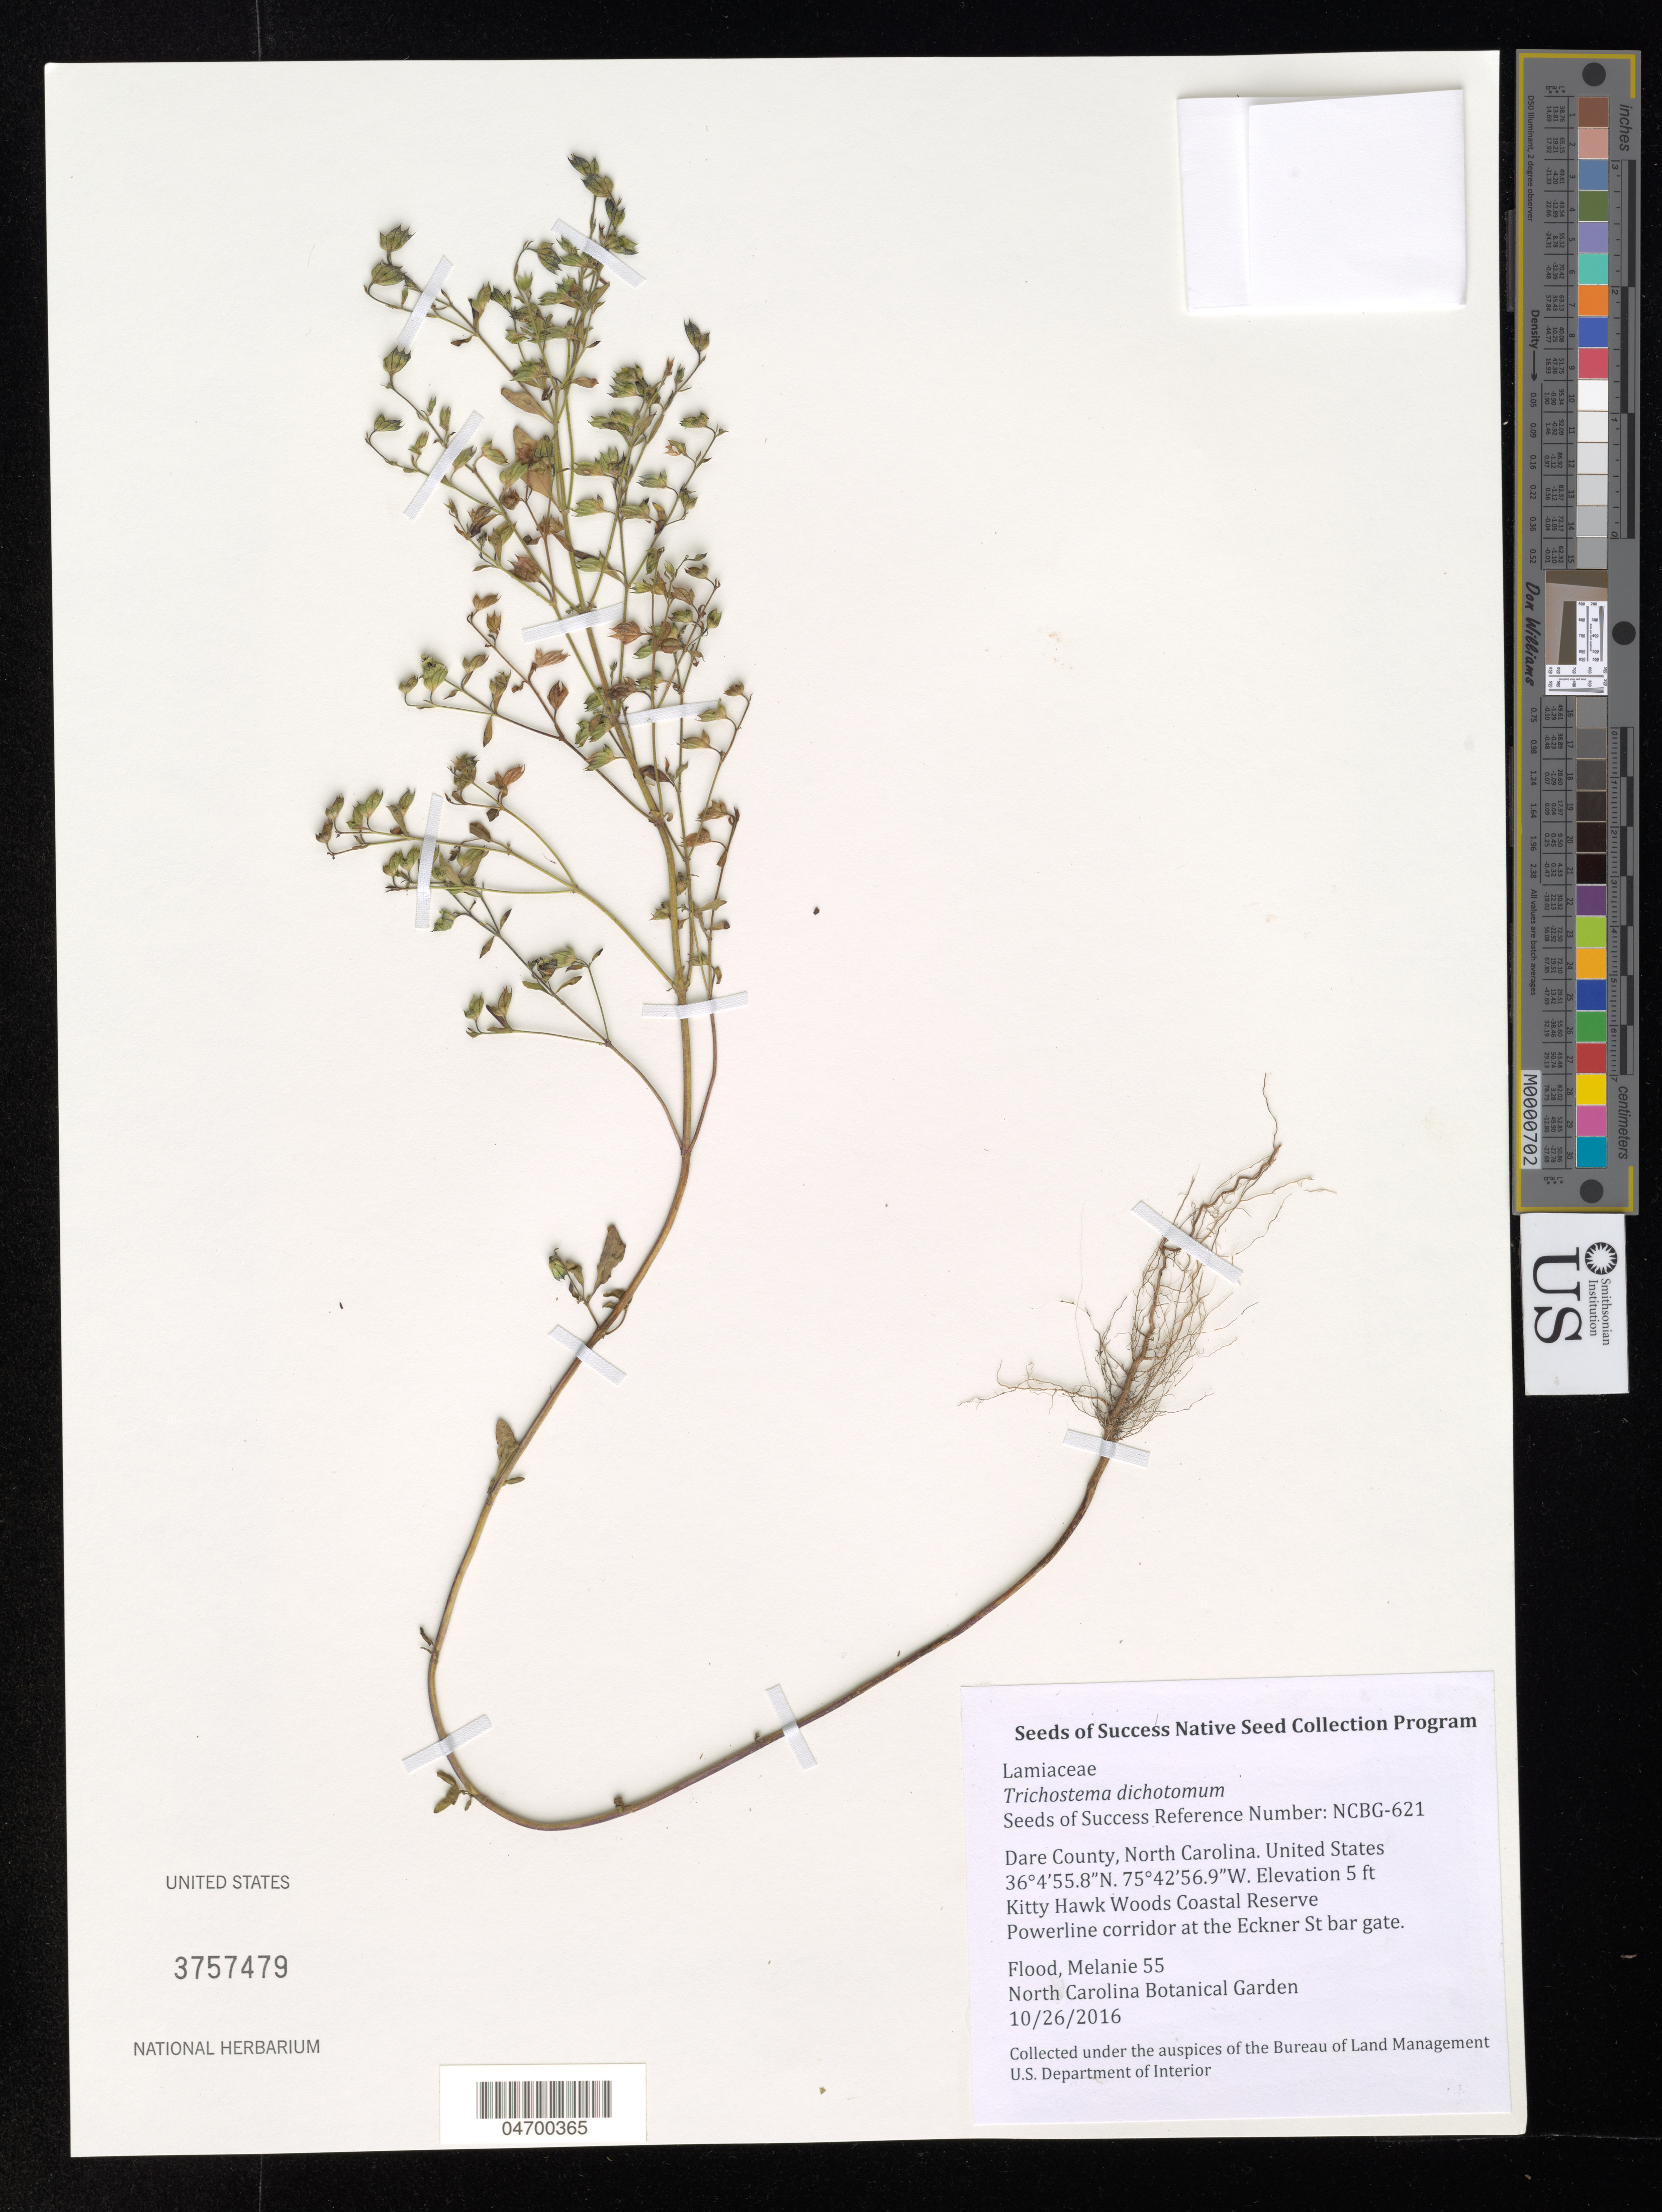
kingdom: Plantae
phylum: Tracheophyta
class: Magnoliopsida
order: Lamiales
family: Lamiaceae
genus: Trichostema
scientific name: Trichostema dichotomum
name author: L.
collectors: M. Flood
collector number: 55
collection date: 2016-10-26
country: United States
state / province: North Carolina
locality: Dare County. Kitty Hawk Woods Coastal Reserve Powerline corridor at the Eckner St bar gate.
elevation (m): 2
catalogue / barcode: US 3757479